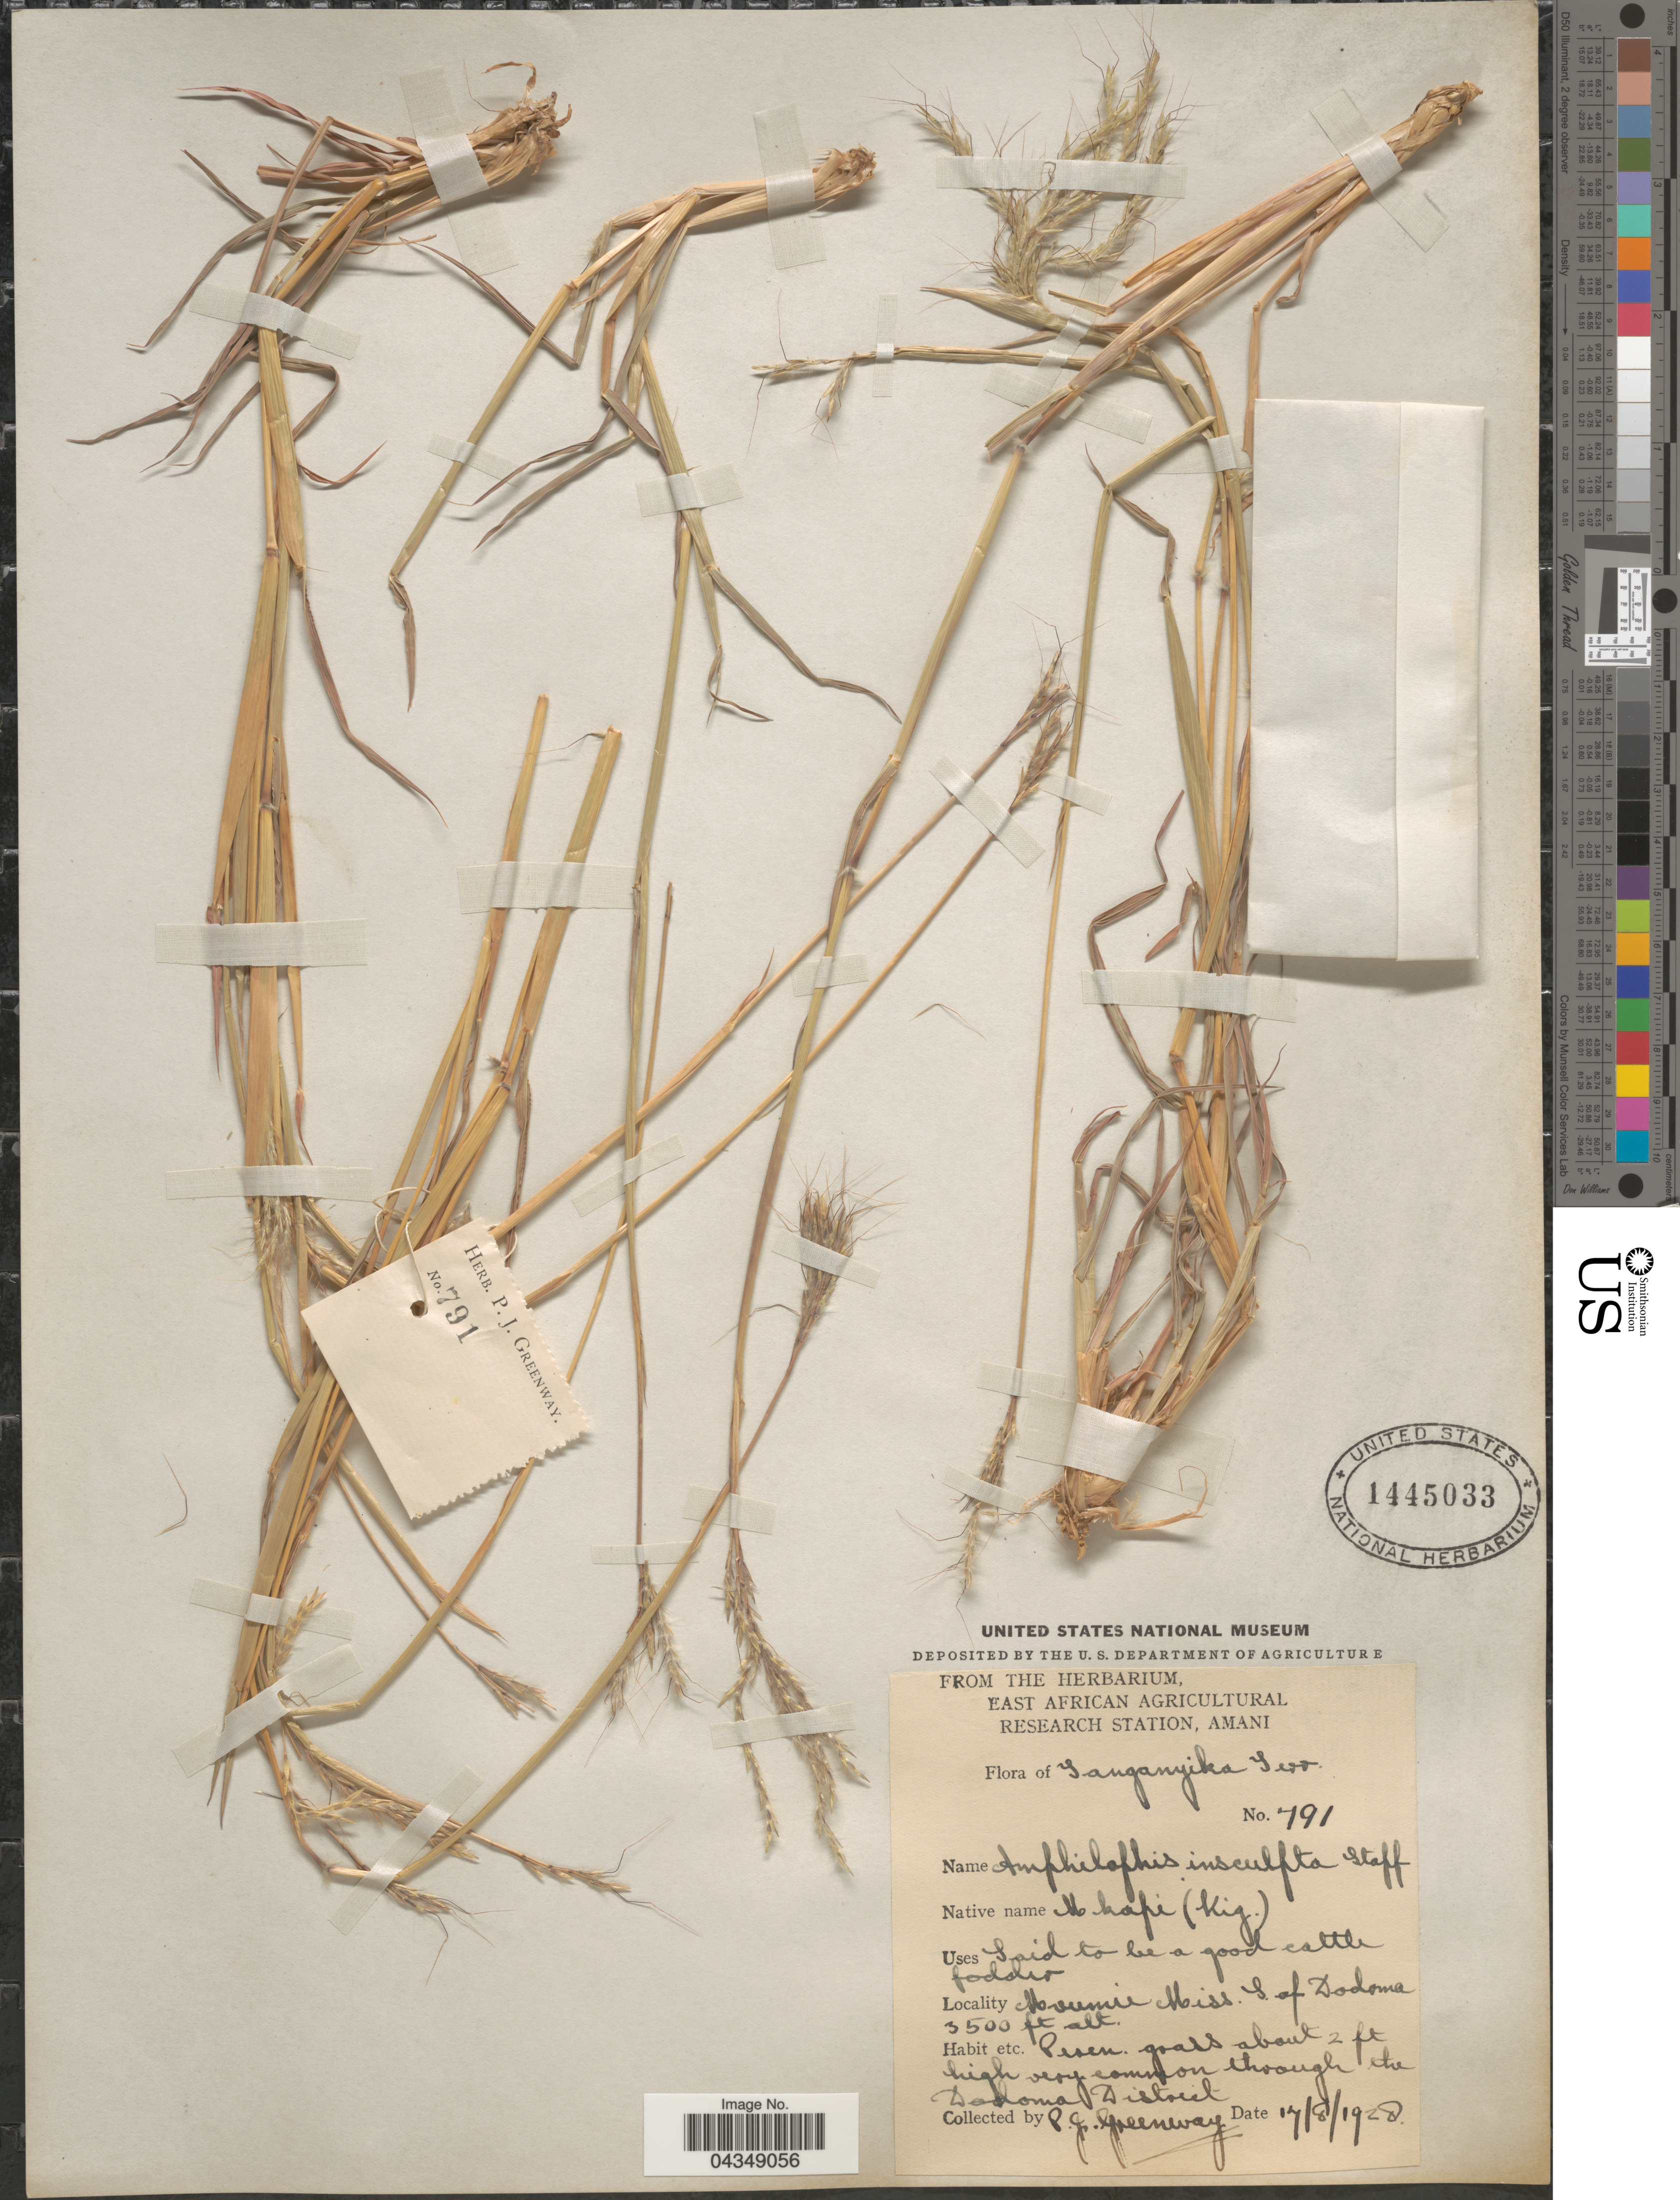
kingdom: Plantae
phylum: Tracheophyta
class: Liliopsida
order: Poales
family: Poaceae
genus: Bothriochloa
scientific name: Bothriochloa insculpta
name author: (Hochst. ex A. Rich.) A. Camus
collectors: P. J. Greenway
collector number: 791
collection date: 1928-08-17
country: Tanzania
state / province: Dodoma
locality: Tanganyika Terr. Mounie Miss. S. of Dodoma.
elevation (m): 1067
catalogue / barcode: US 1445033